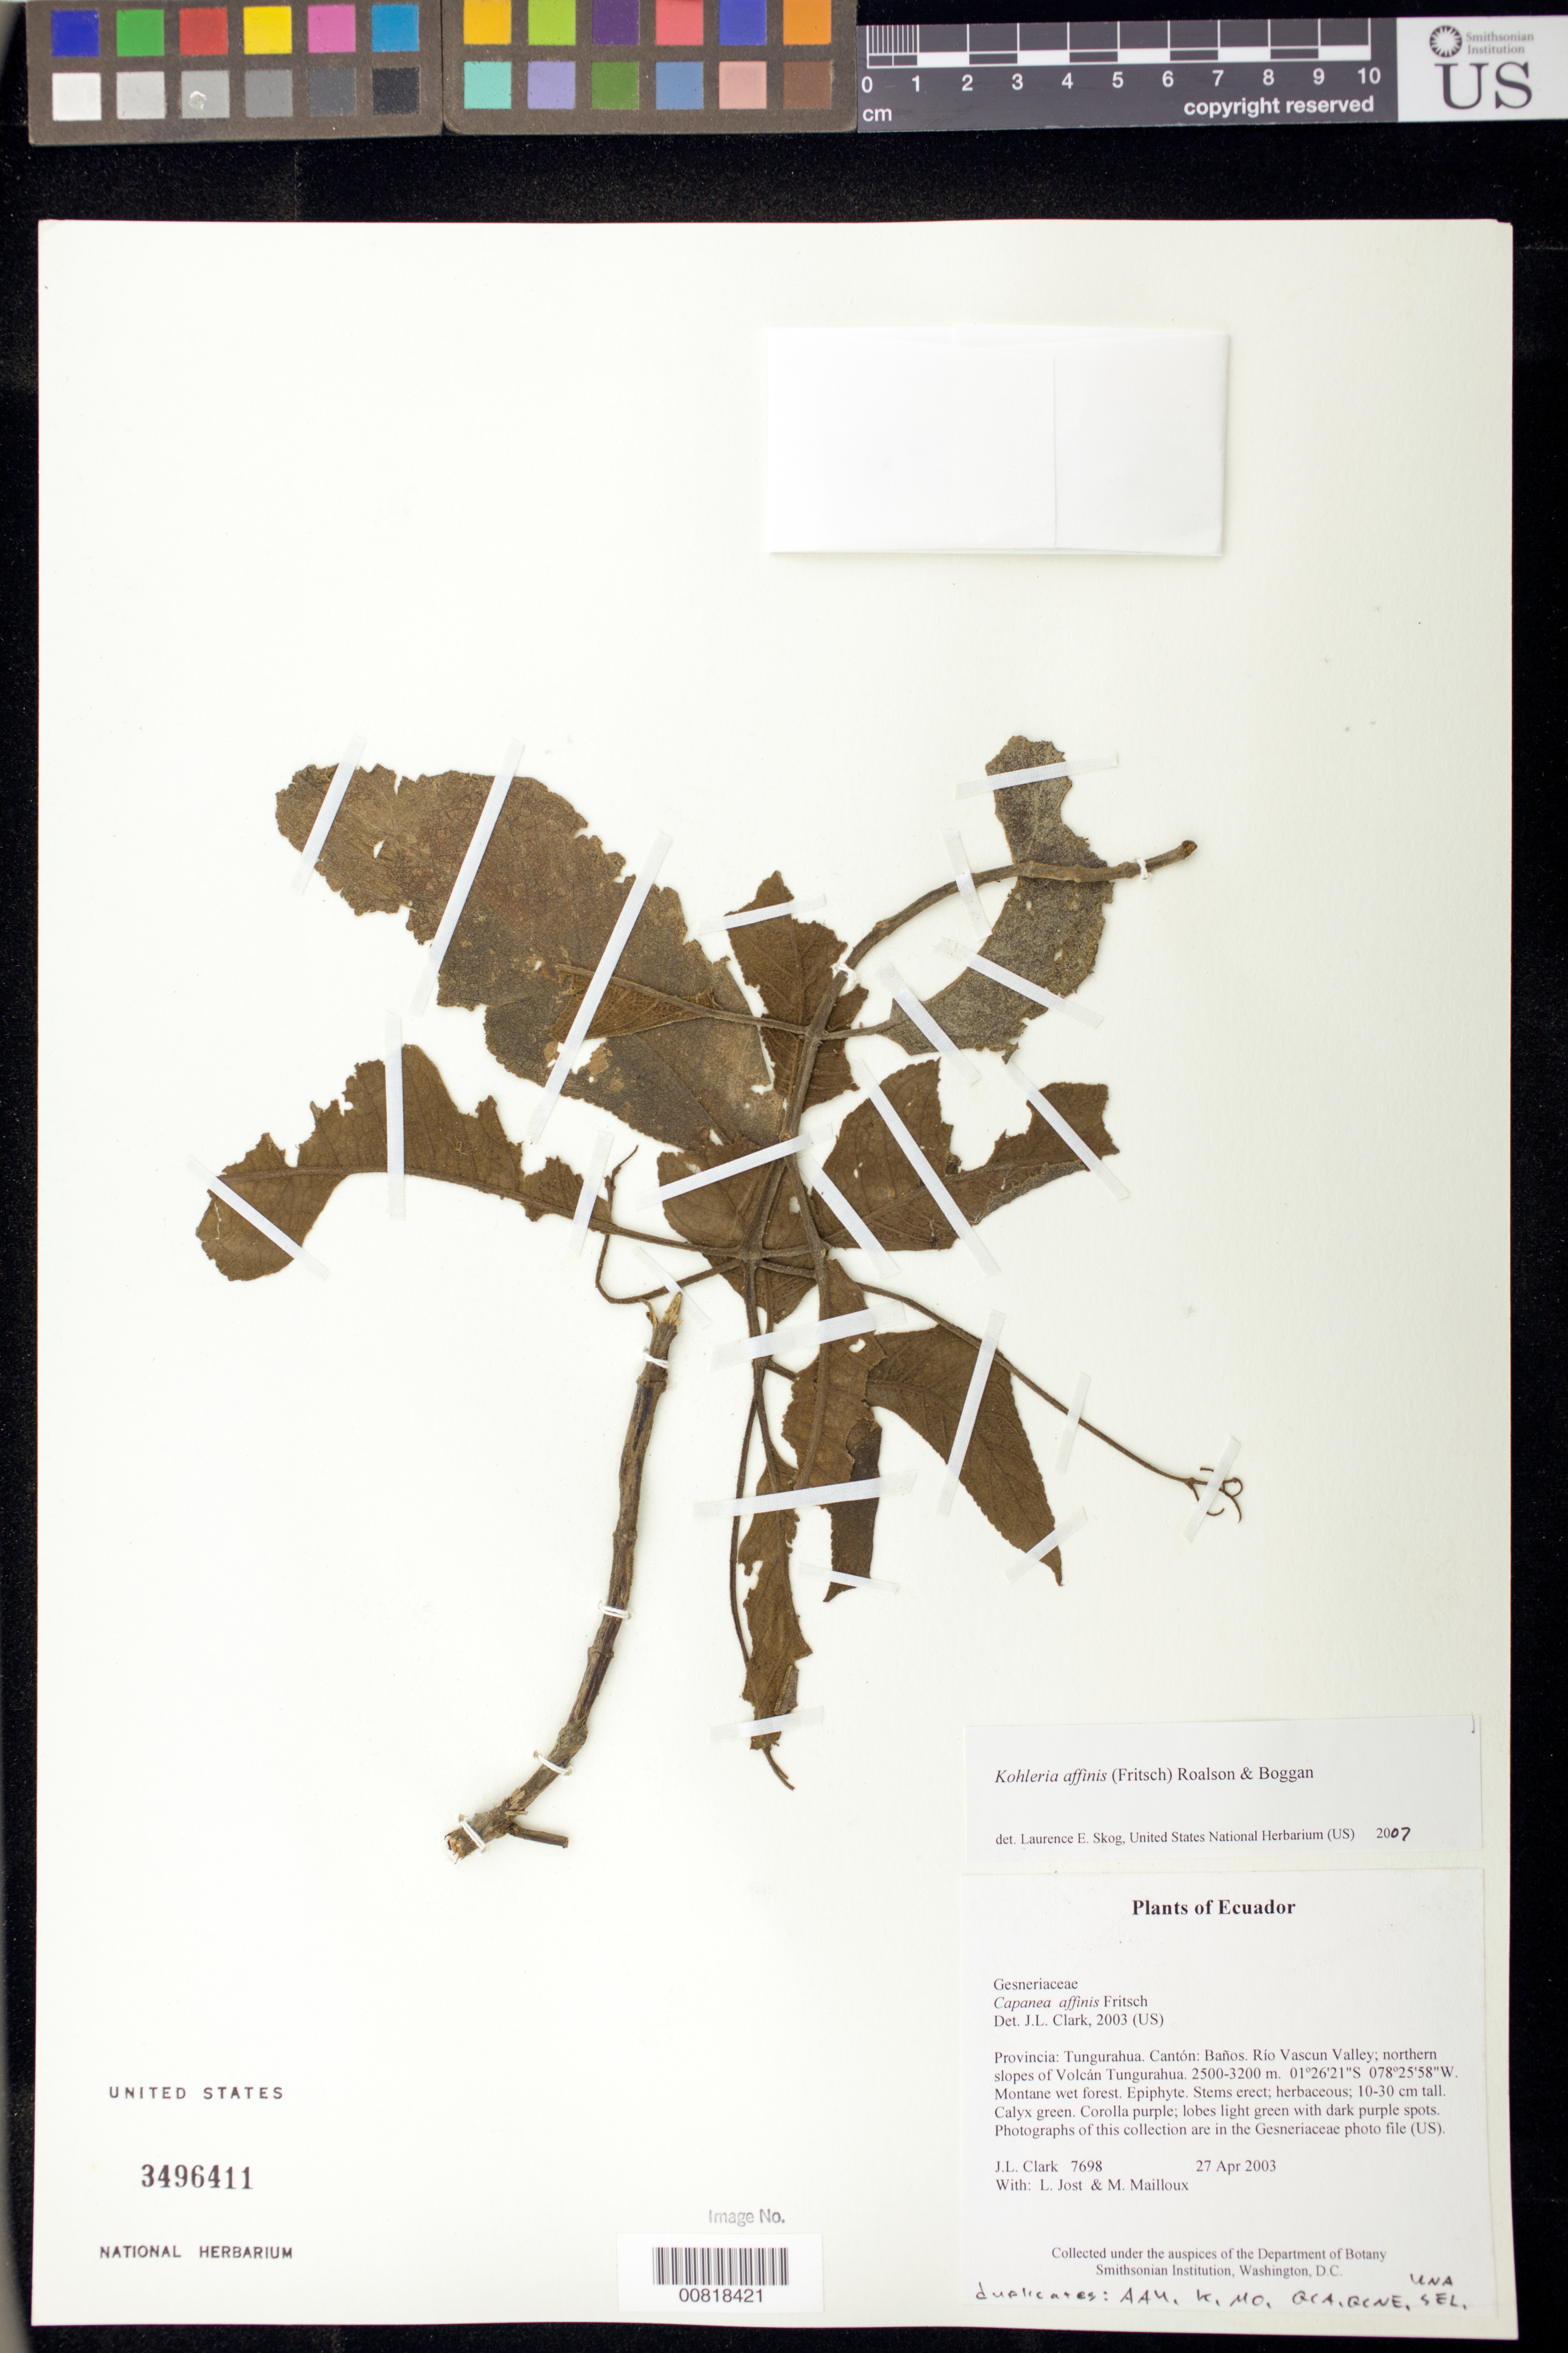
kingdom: Plantae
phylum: Tracheophyta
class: Magnoliopsida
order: Lamiales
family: Gesneriaceae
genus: Kohleria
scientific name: Kohleria affinis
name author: (Fritsch) Roalson & Boggan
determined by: Skog, Laurence E.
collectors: J. L. Clark, L. Jost & M. Mailloux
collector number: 7698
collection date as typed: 27 Apr 2003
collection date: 2003-04-27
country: Ecuador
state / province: Tungurahua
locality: Baños. Río Vascun Valley; northern slopes of Volcán Tungurahua.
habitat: Montane wet forest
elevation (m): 2500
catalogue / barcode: US 3496411